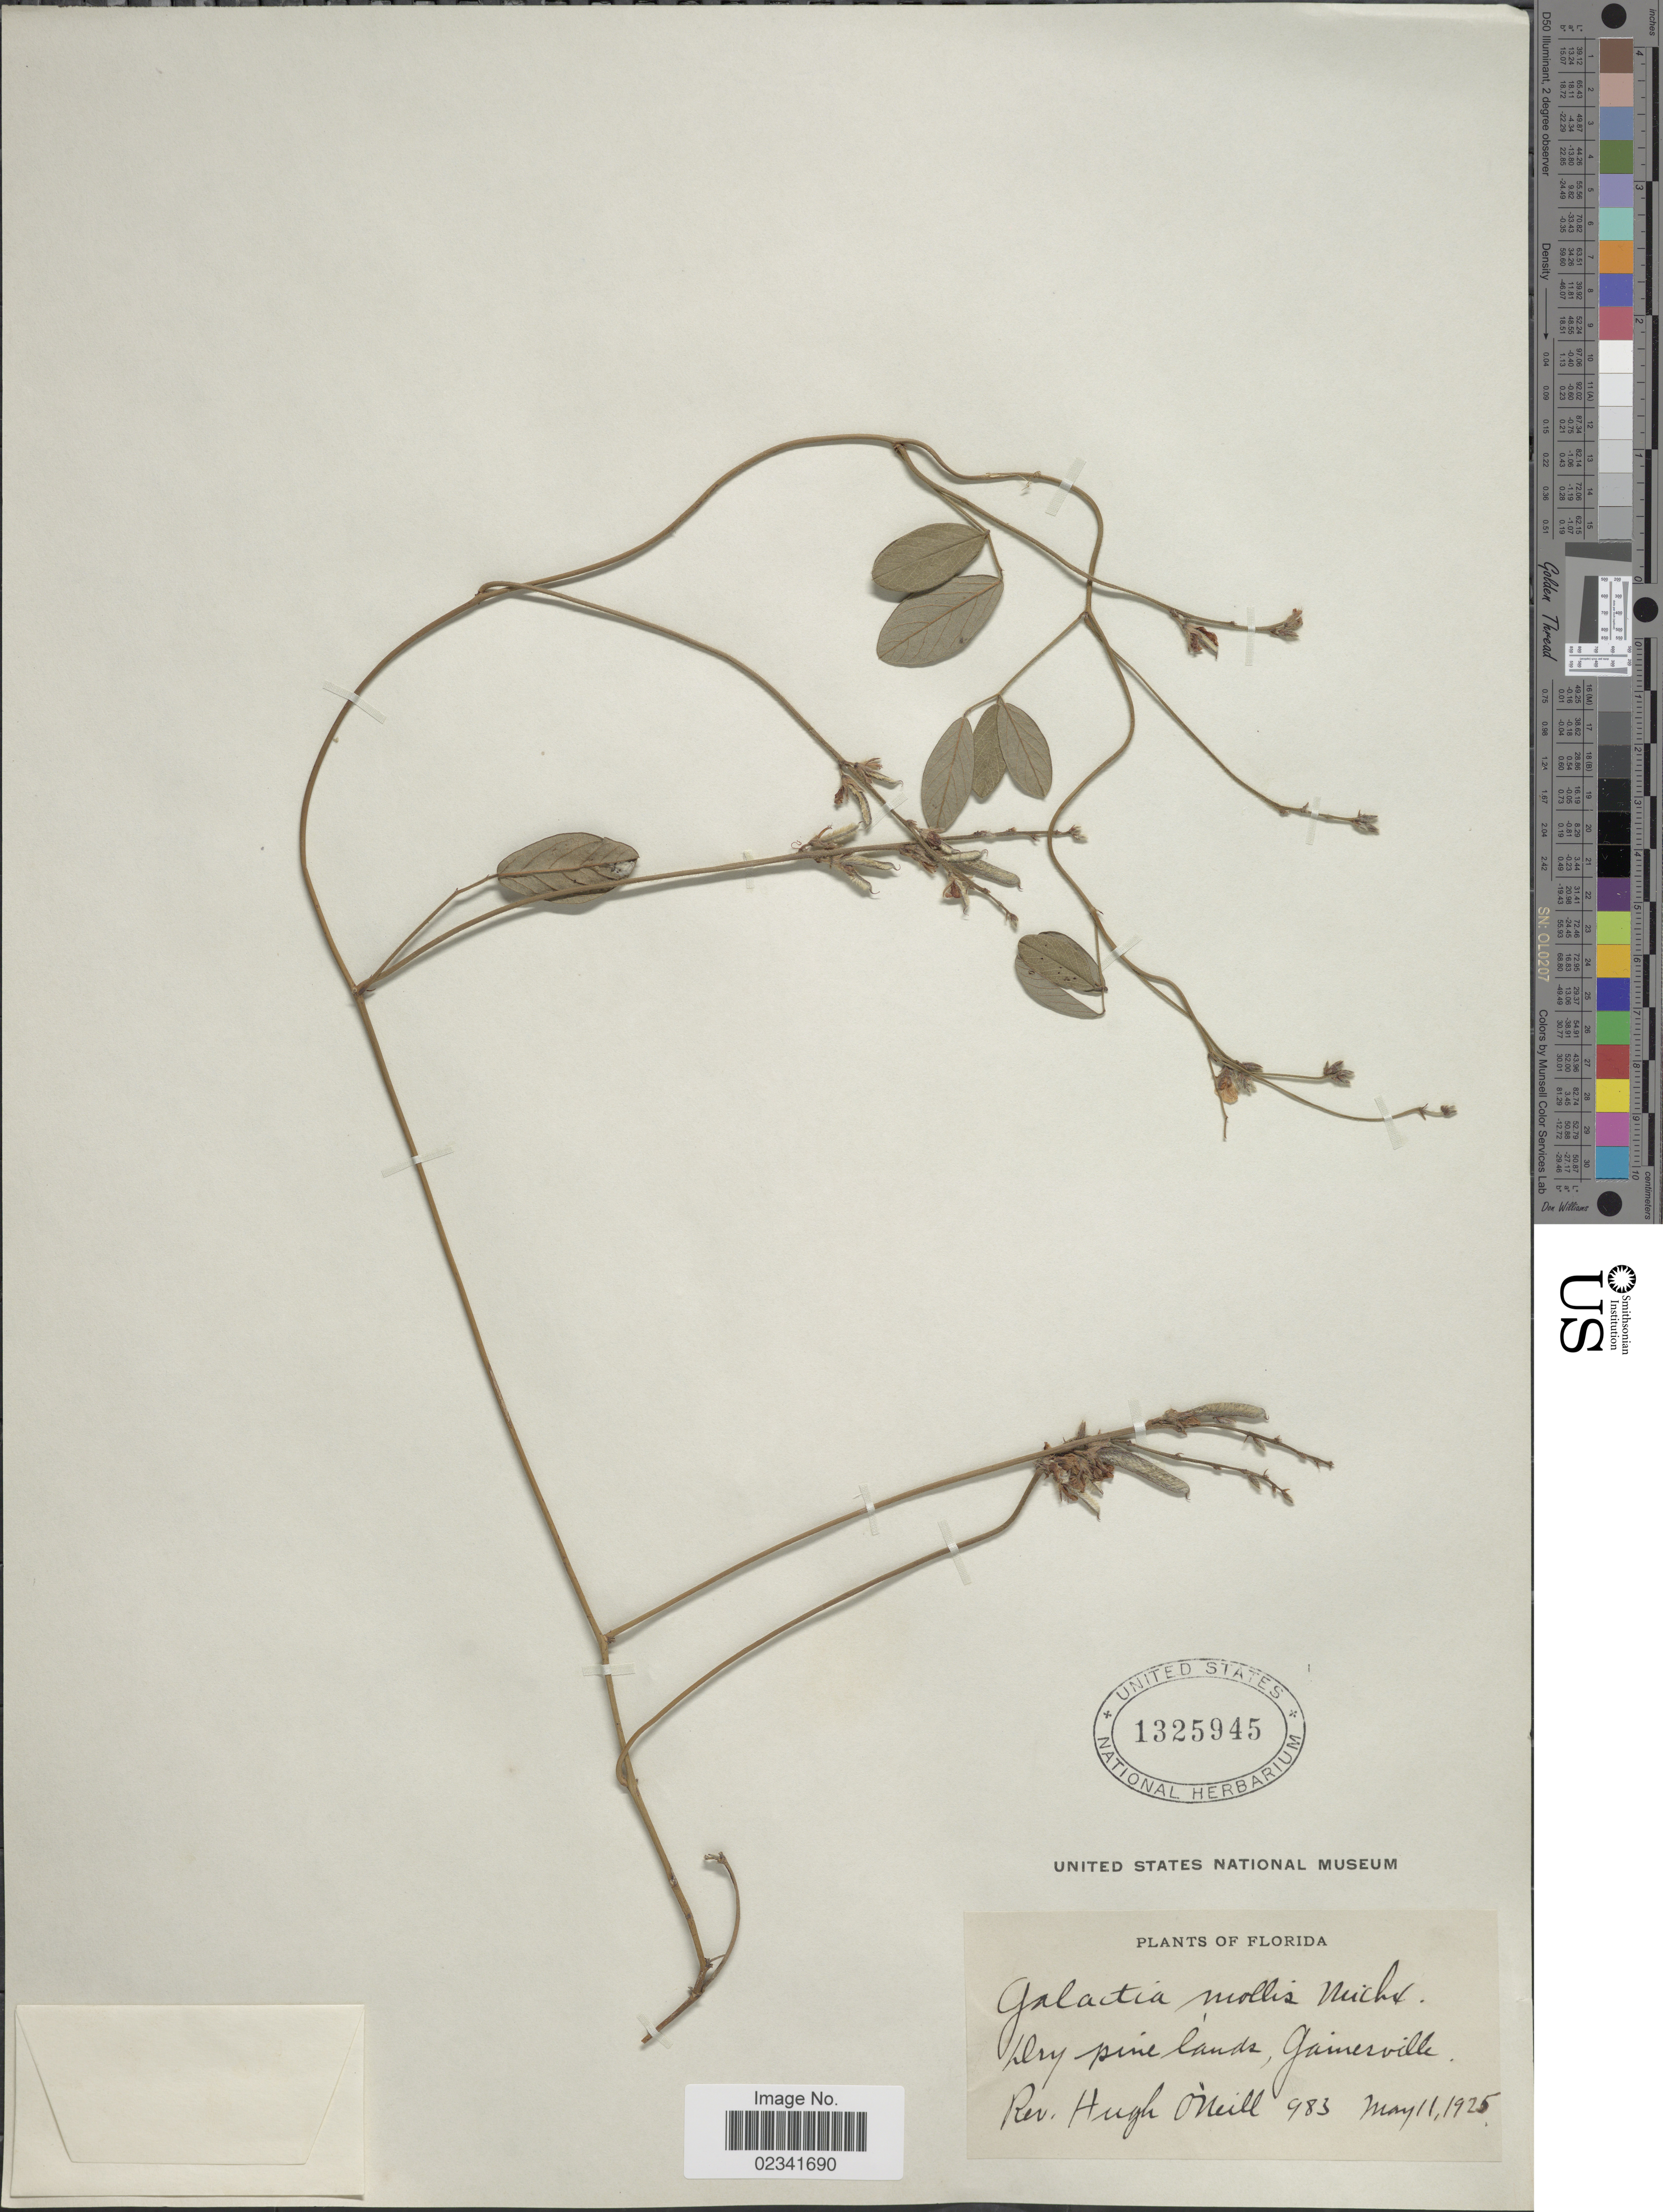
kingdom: Plantae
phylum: Tracheophyta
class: Magnoliopsida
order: Fabales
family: Fabaceae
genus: Galactia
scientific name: Galactia mollis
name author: Michx.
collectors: H. O'Neill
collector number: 983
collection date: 1925-05-11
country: United States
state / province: Florida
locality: Dry pine lands, Gainesville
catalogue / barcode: US 1325945